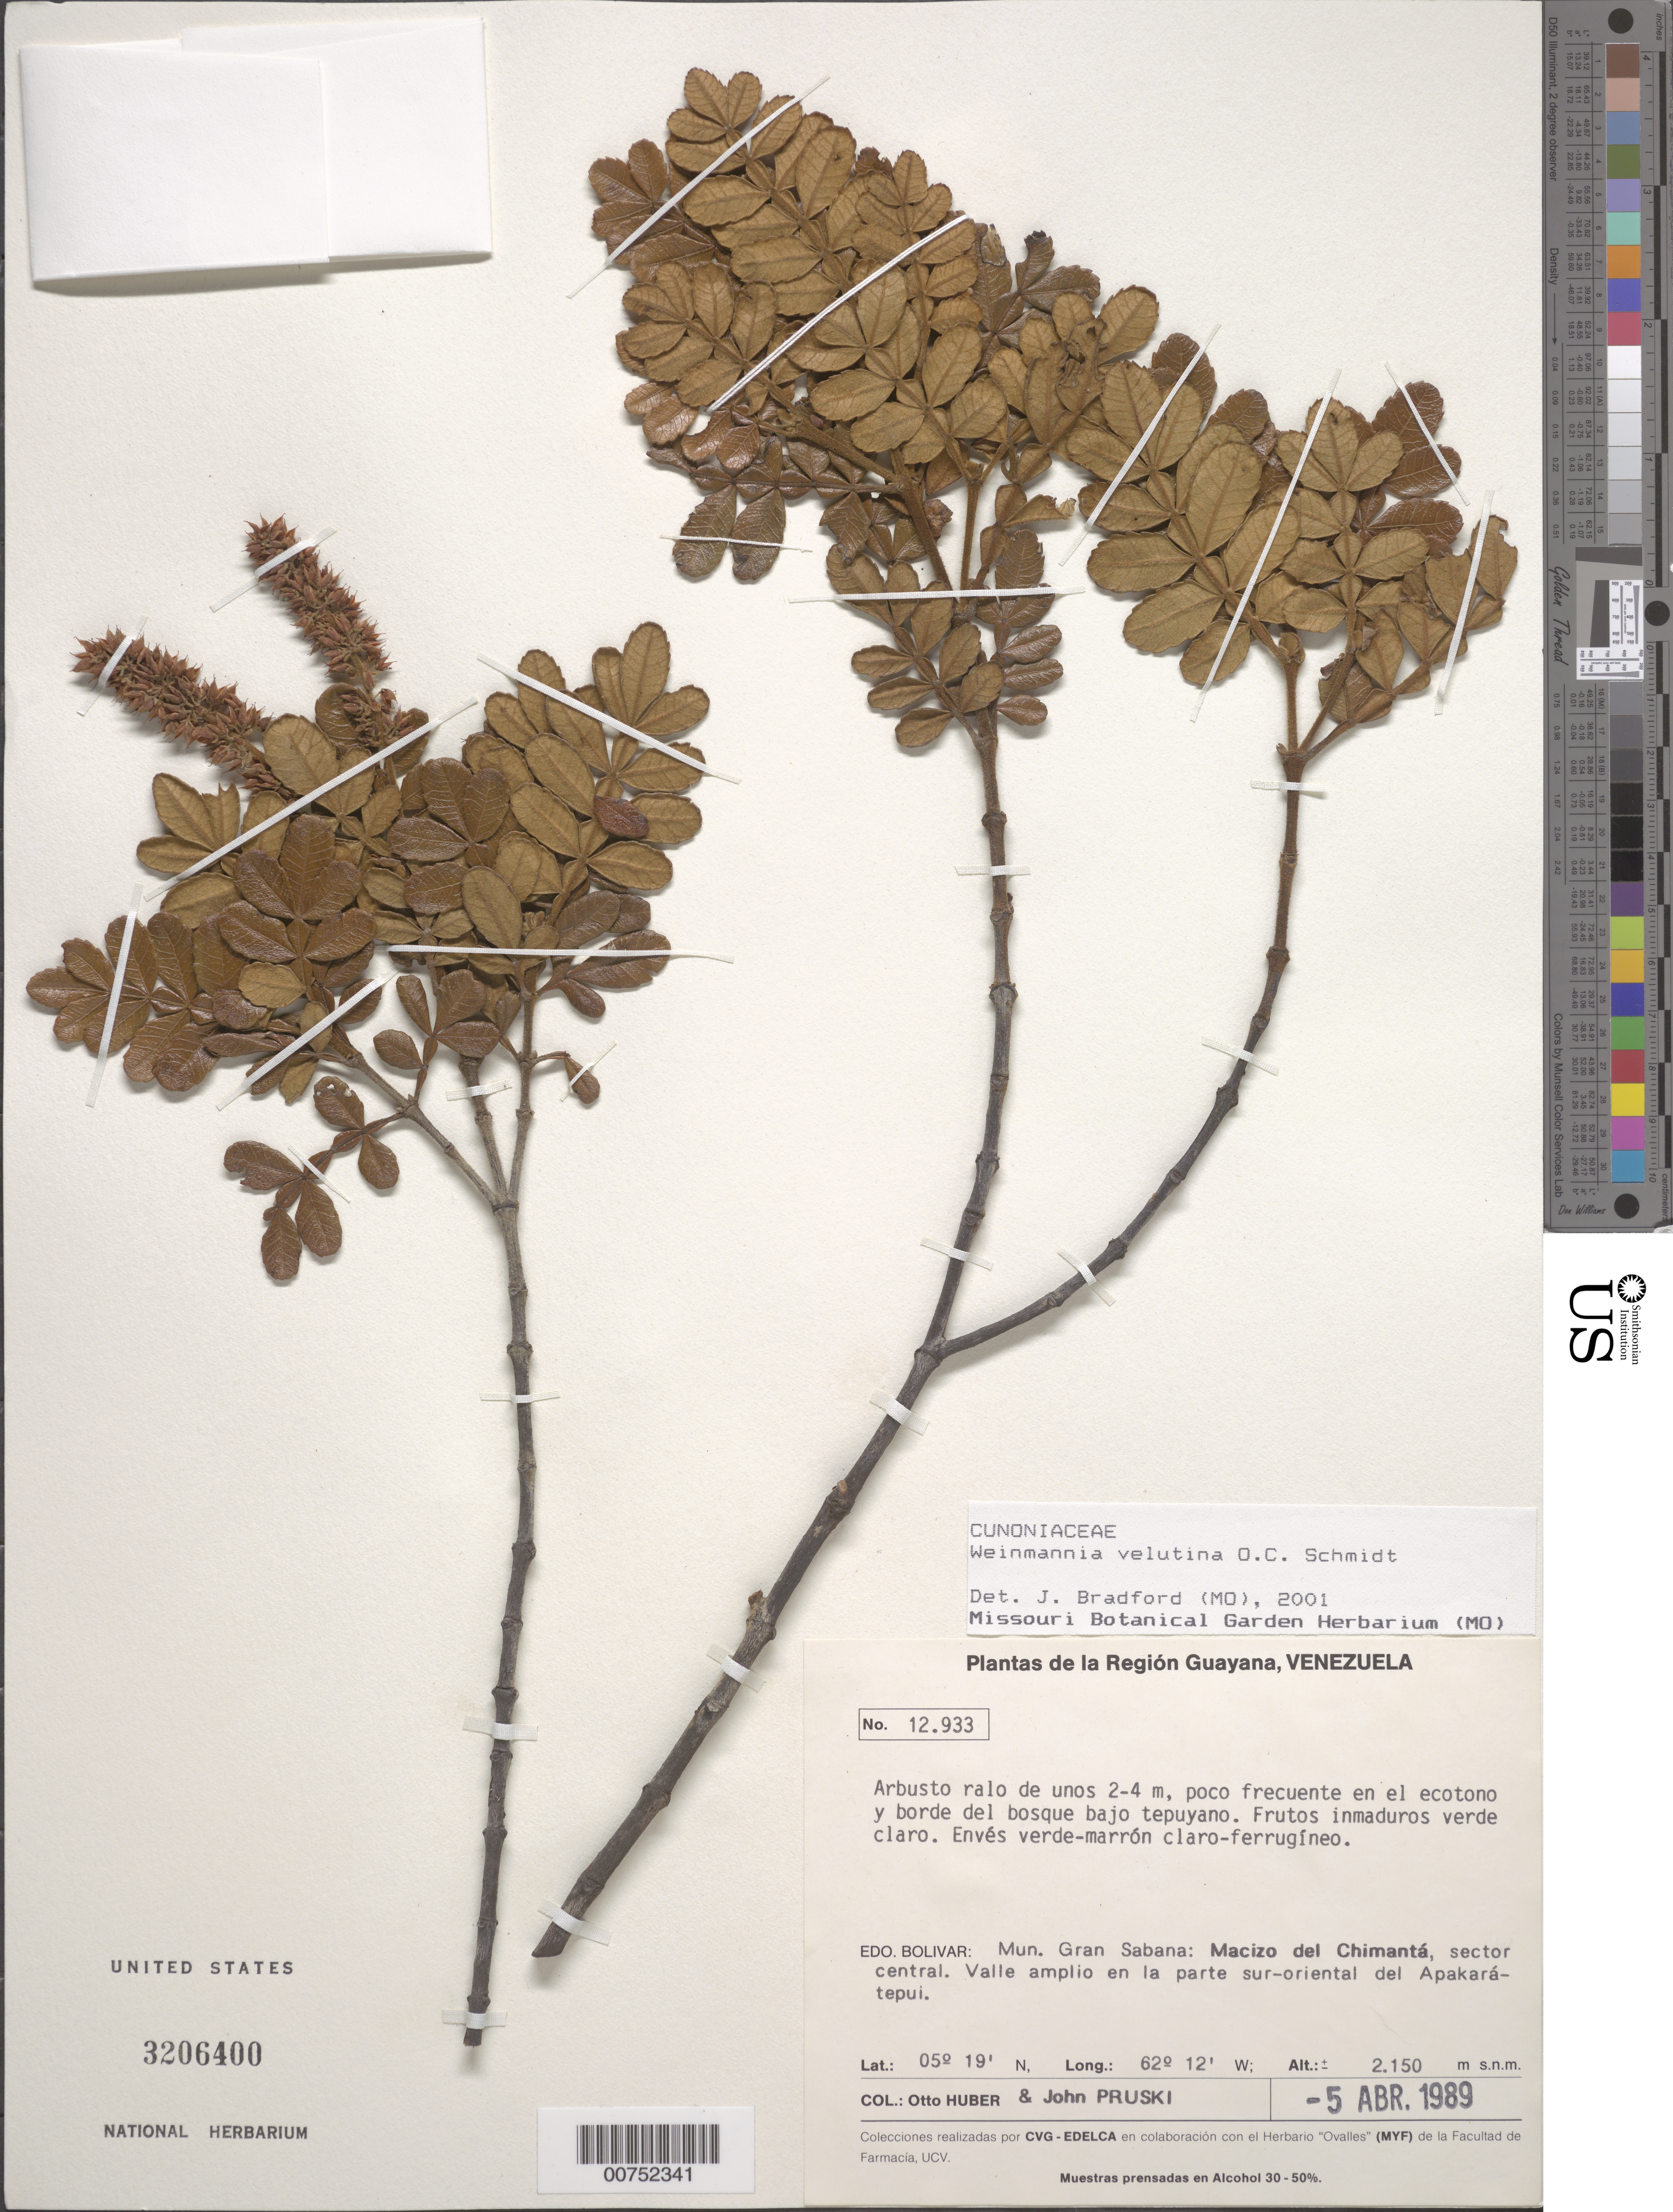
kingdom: Plantae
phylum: Tracheophyta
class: Magnoliopsida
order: Oxalidales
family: Cunoniaceae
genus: Weinmannia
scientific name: Weinmannia velutina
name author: O.C. Schmidt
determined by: Bradford, J. C.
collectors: O. Huber & J. F. Pruski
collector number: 12933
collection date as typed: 5-Apr-89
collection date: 1989-04-05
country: Venezuela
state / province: Bolívar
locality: Mun. Gran Sabana, Macizo del Chimantá, SE del Apakara-tepuí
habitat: Valle amplio; en el ecotono y borde de bosque bajo tepuyano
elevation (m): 2150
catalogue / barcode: US 3206400